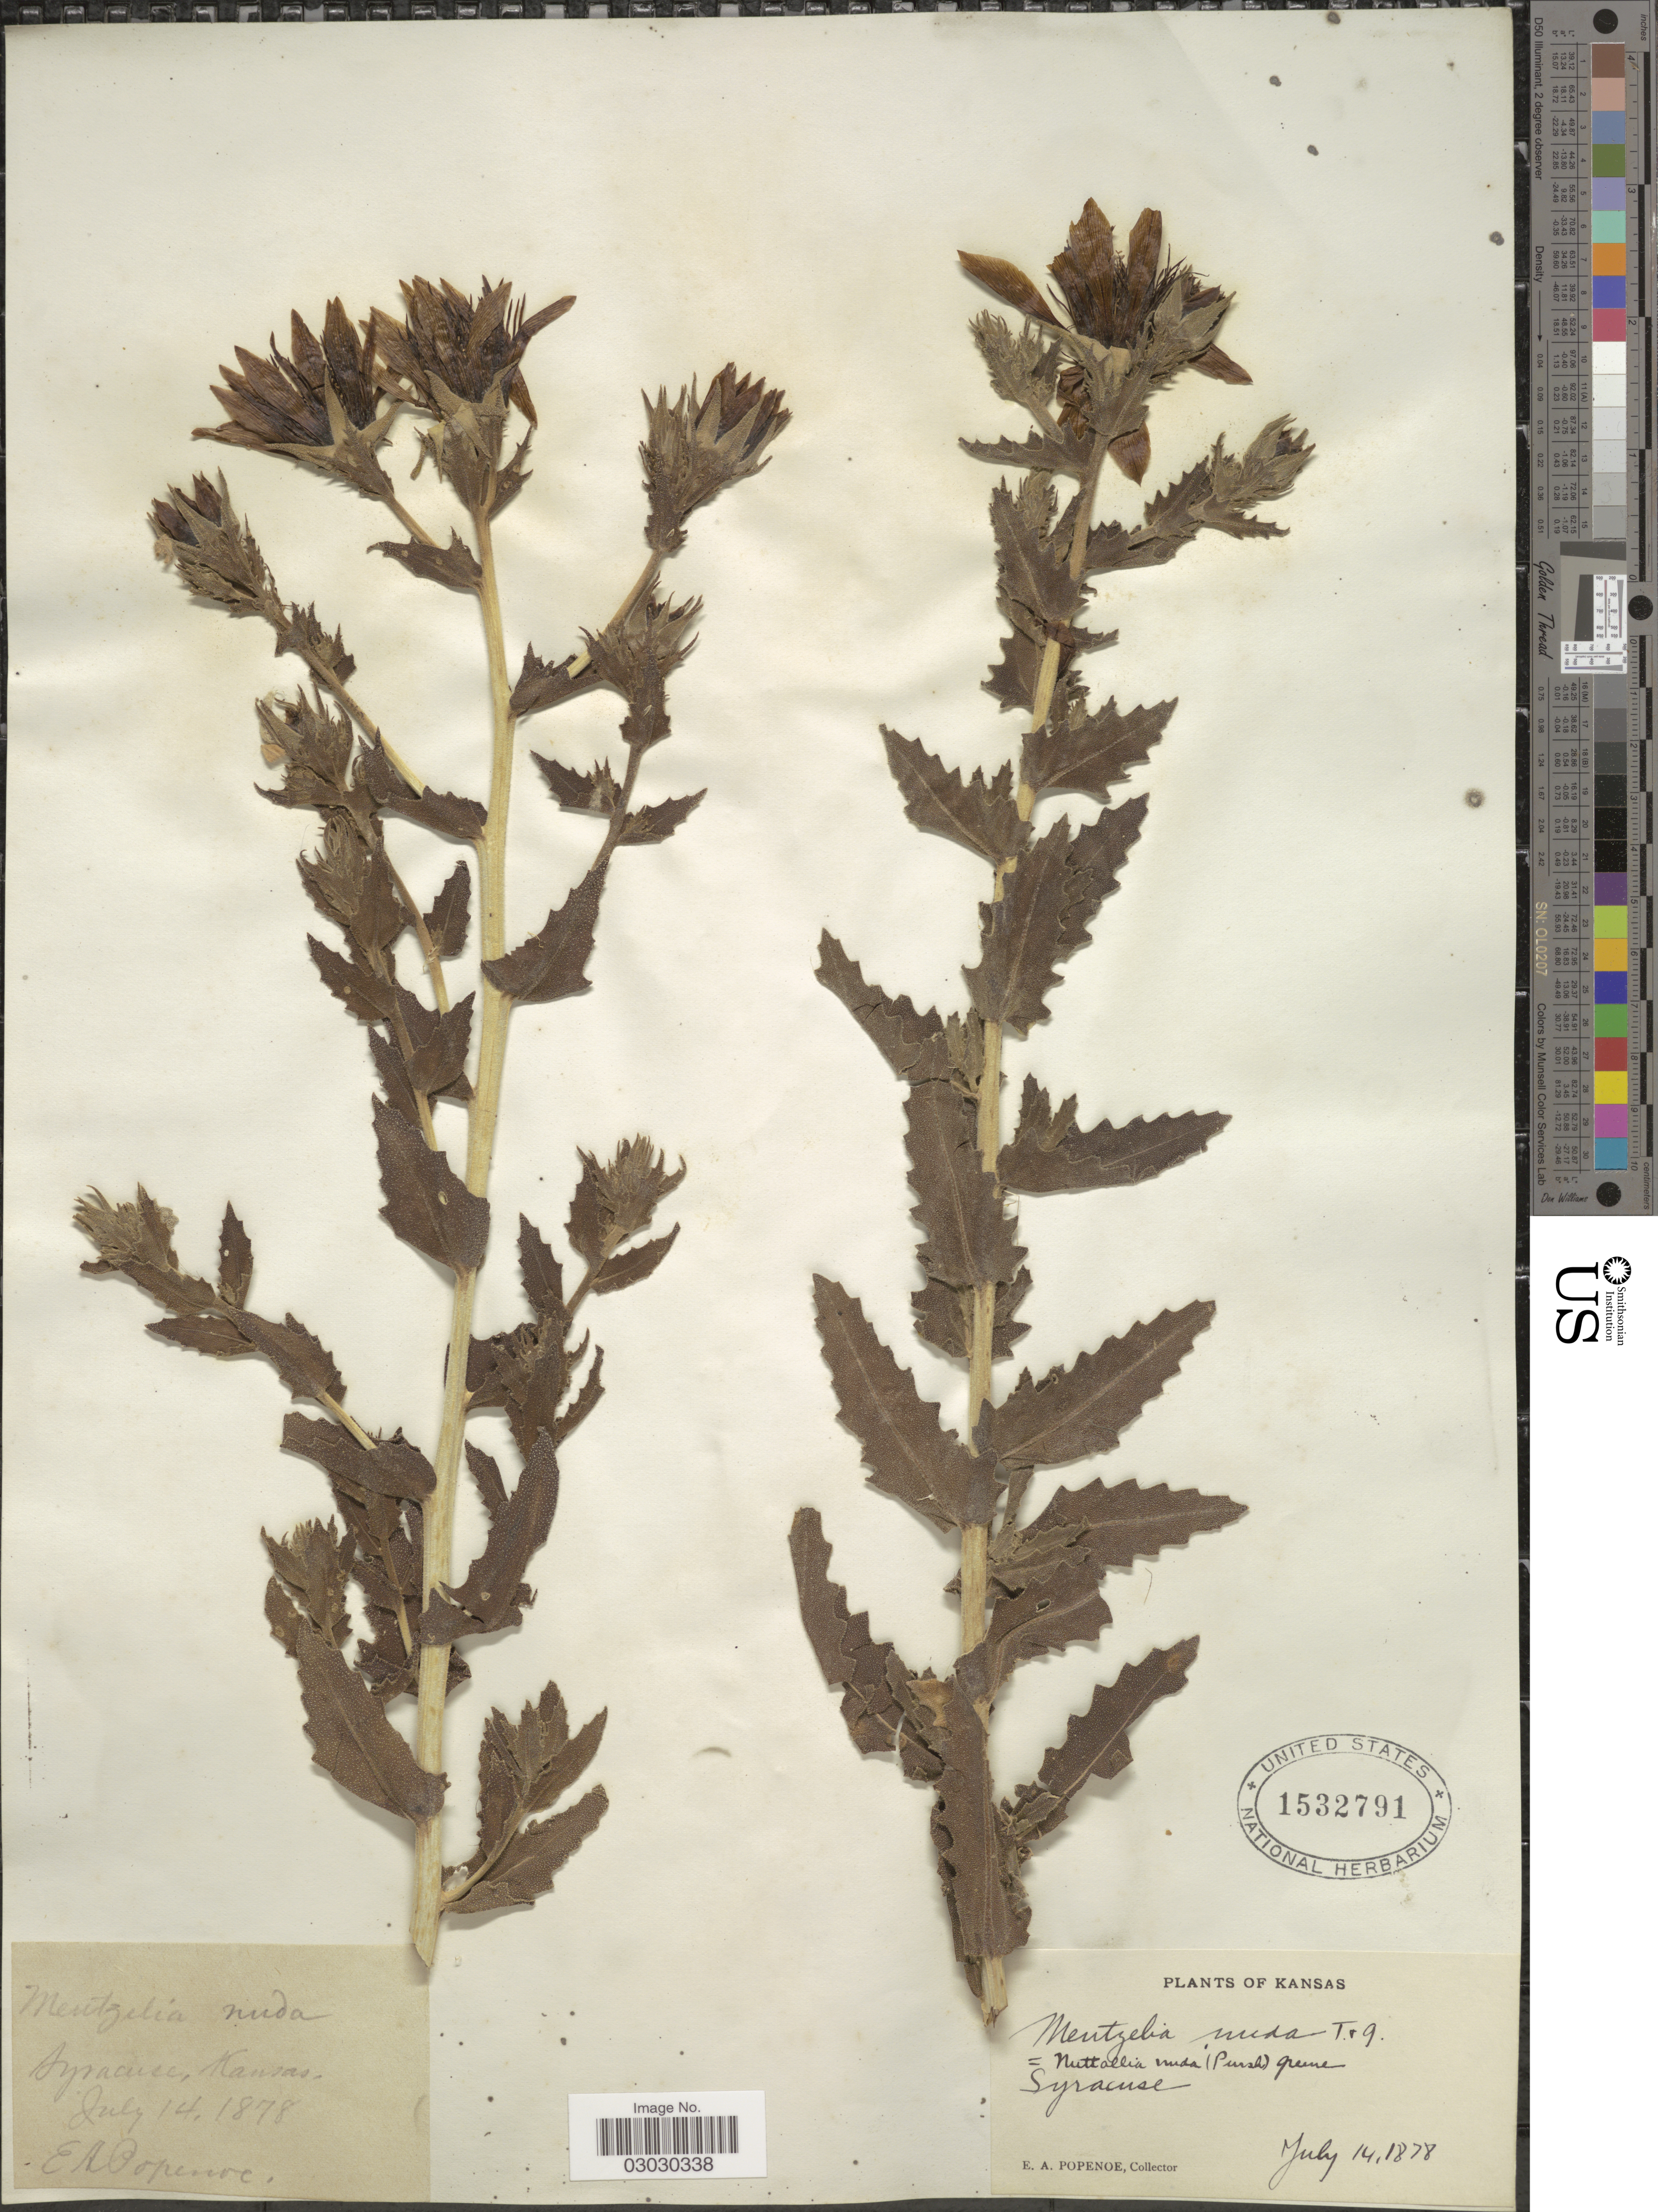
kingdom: Plantae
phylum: Tracheophyta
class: Magnoliopsida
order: Cornales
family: Loasaceae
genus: Mentzelia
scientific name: Mentzelia stricta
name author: (Osterh.) Stevens ex Jeffs & Little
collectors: E. A. Popenoe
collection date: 1878-07-14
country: United States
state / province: Kansas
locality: Syracuse.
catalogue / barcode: US 1532791